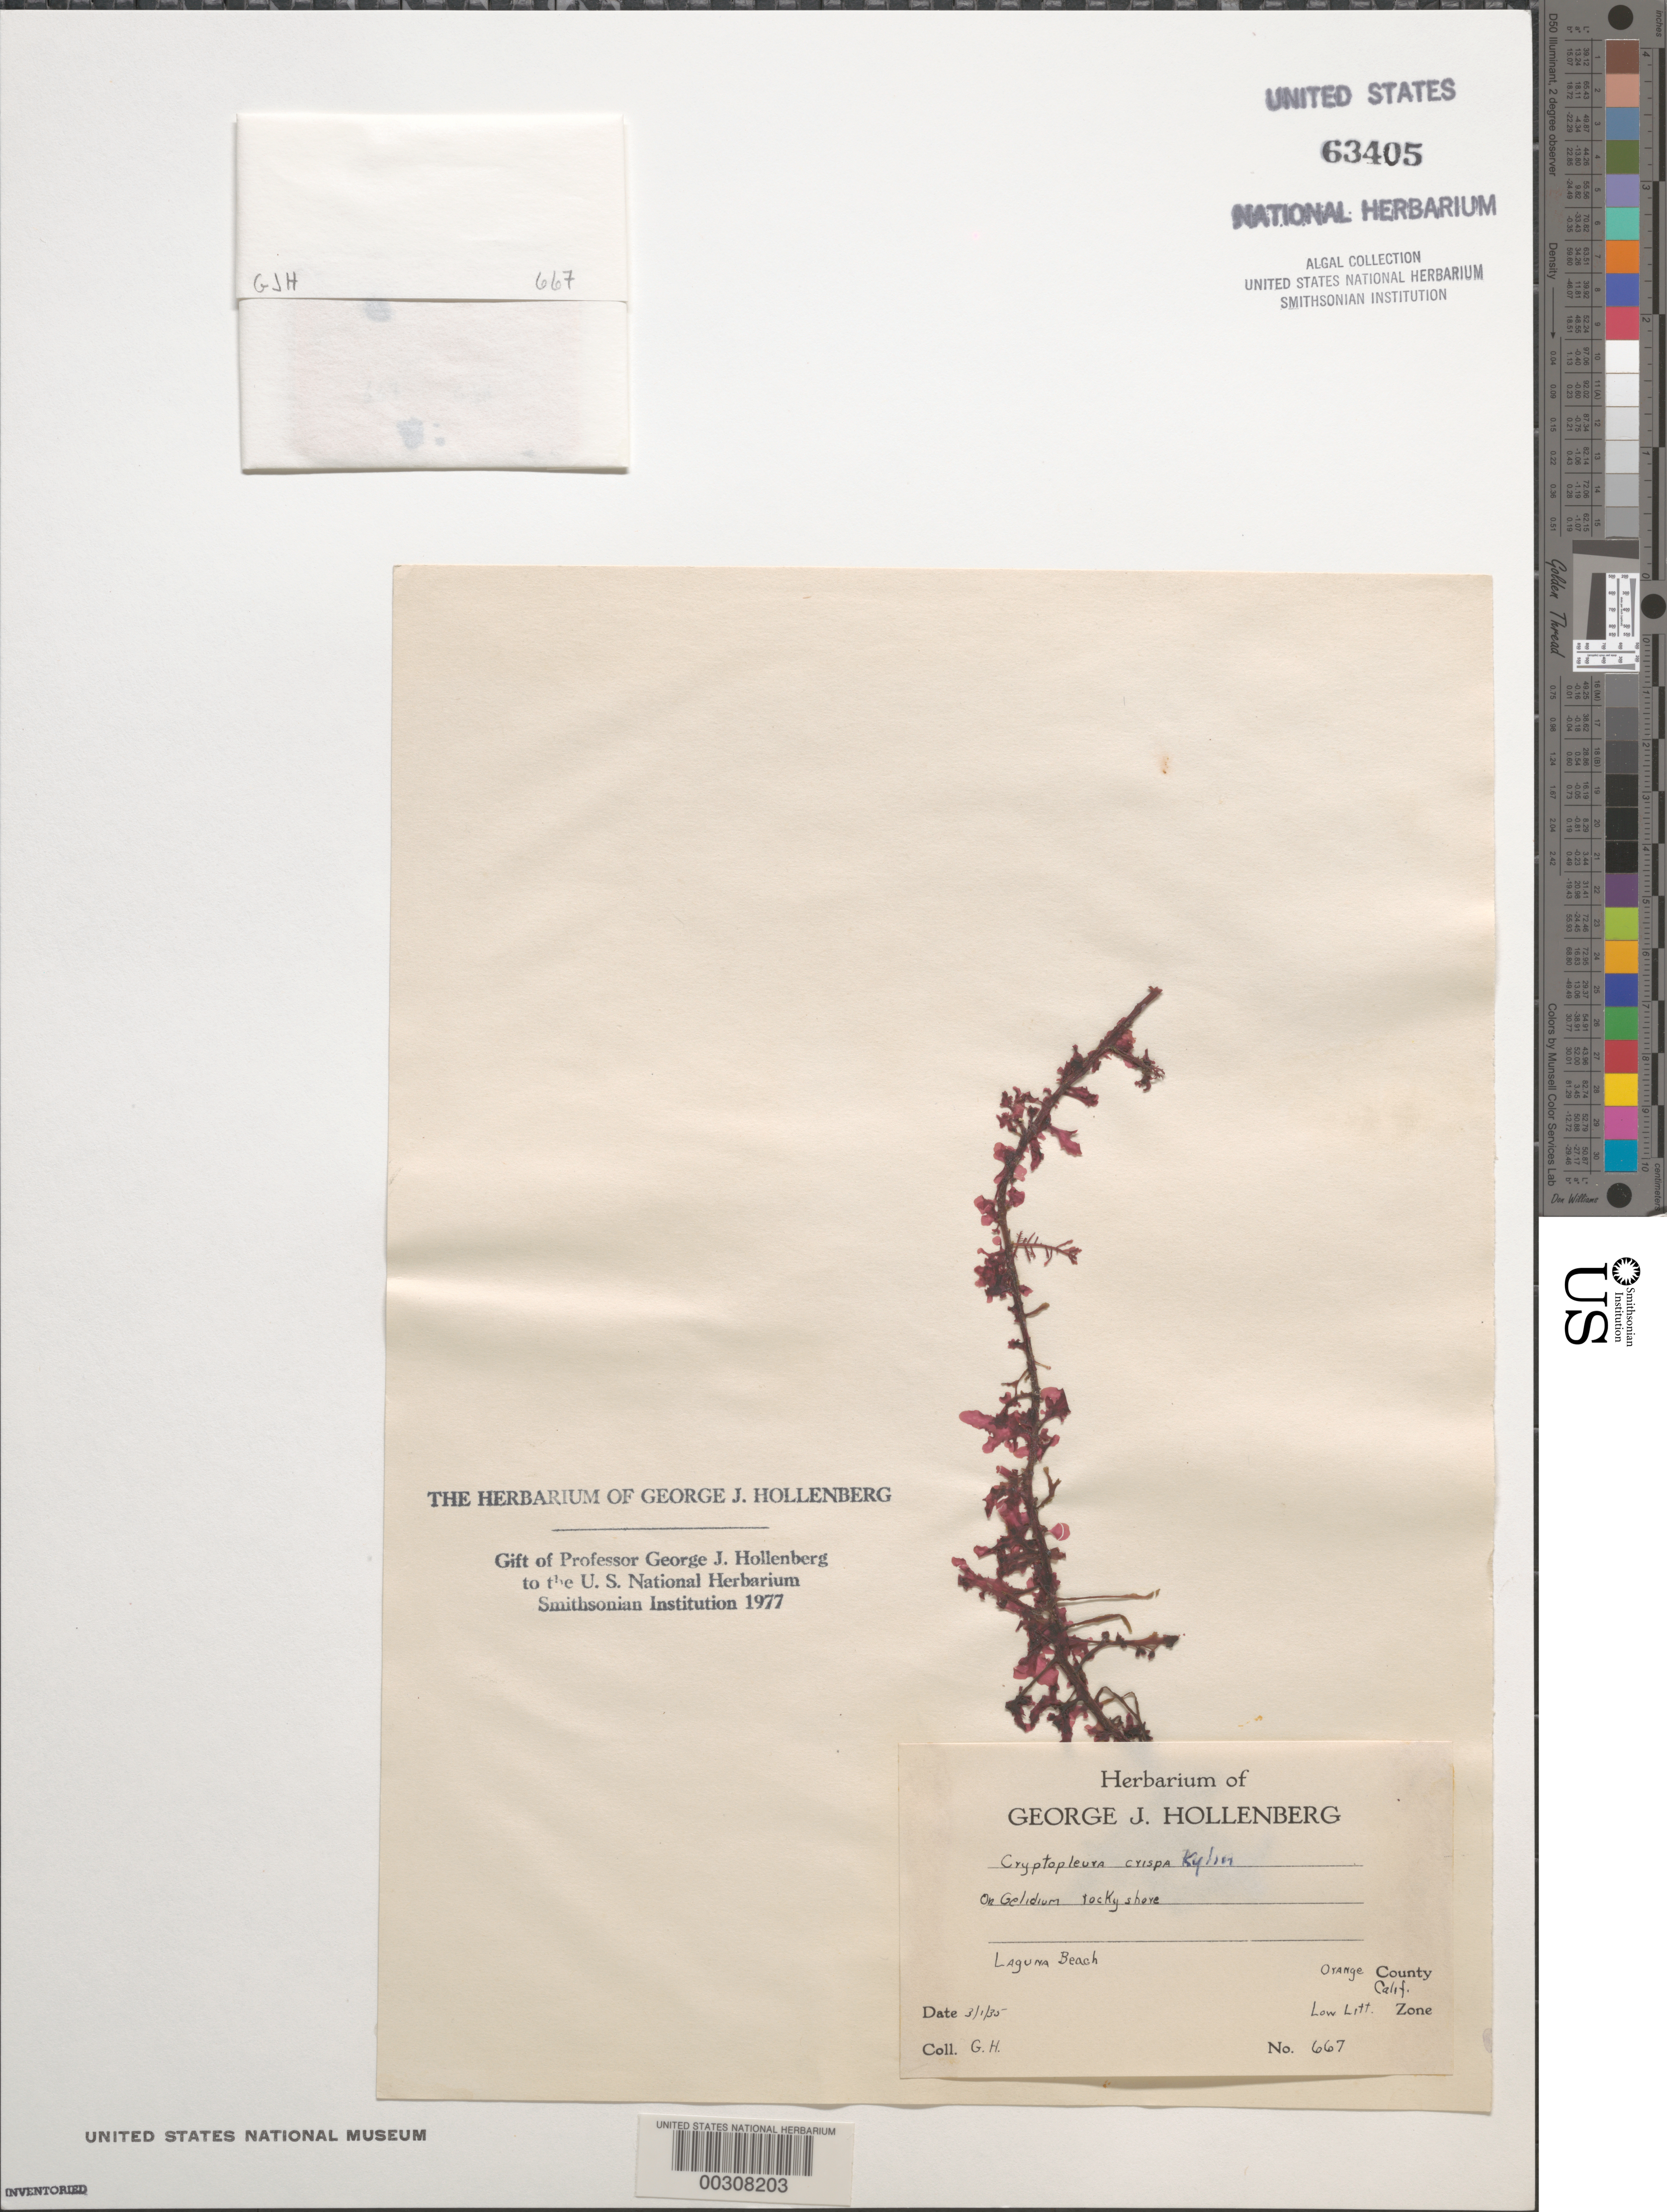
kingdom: Plantae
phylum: Rhodophyta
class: Florideophyceae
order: Ceramiales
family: Delesseriaceae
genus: Cryptopleura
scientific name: Cryptopleura crispa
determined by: Hollenberg, George J.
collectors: G. Hollenberg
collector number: GJH 667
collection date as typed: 01 Mar 1935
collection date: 1935-03-01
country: United States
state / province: California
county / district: Orange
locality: Laguna Beach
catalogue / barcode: US 63405